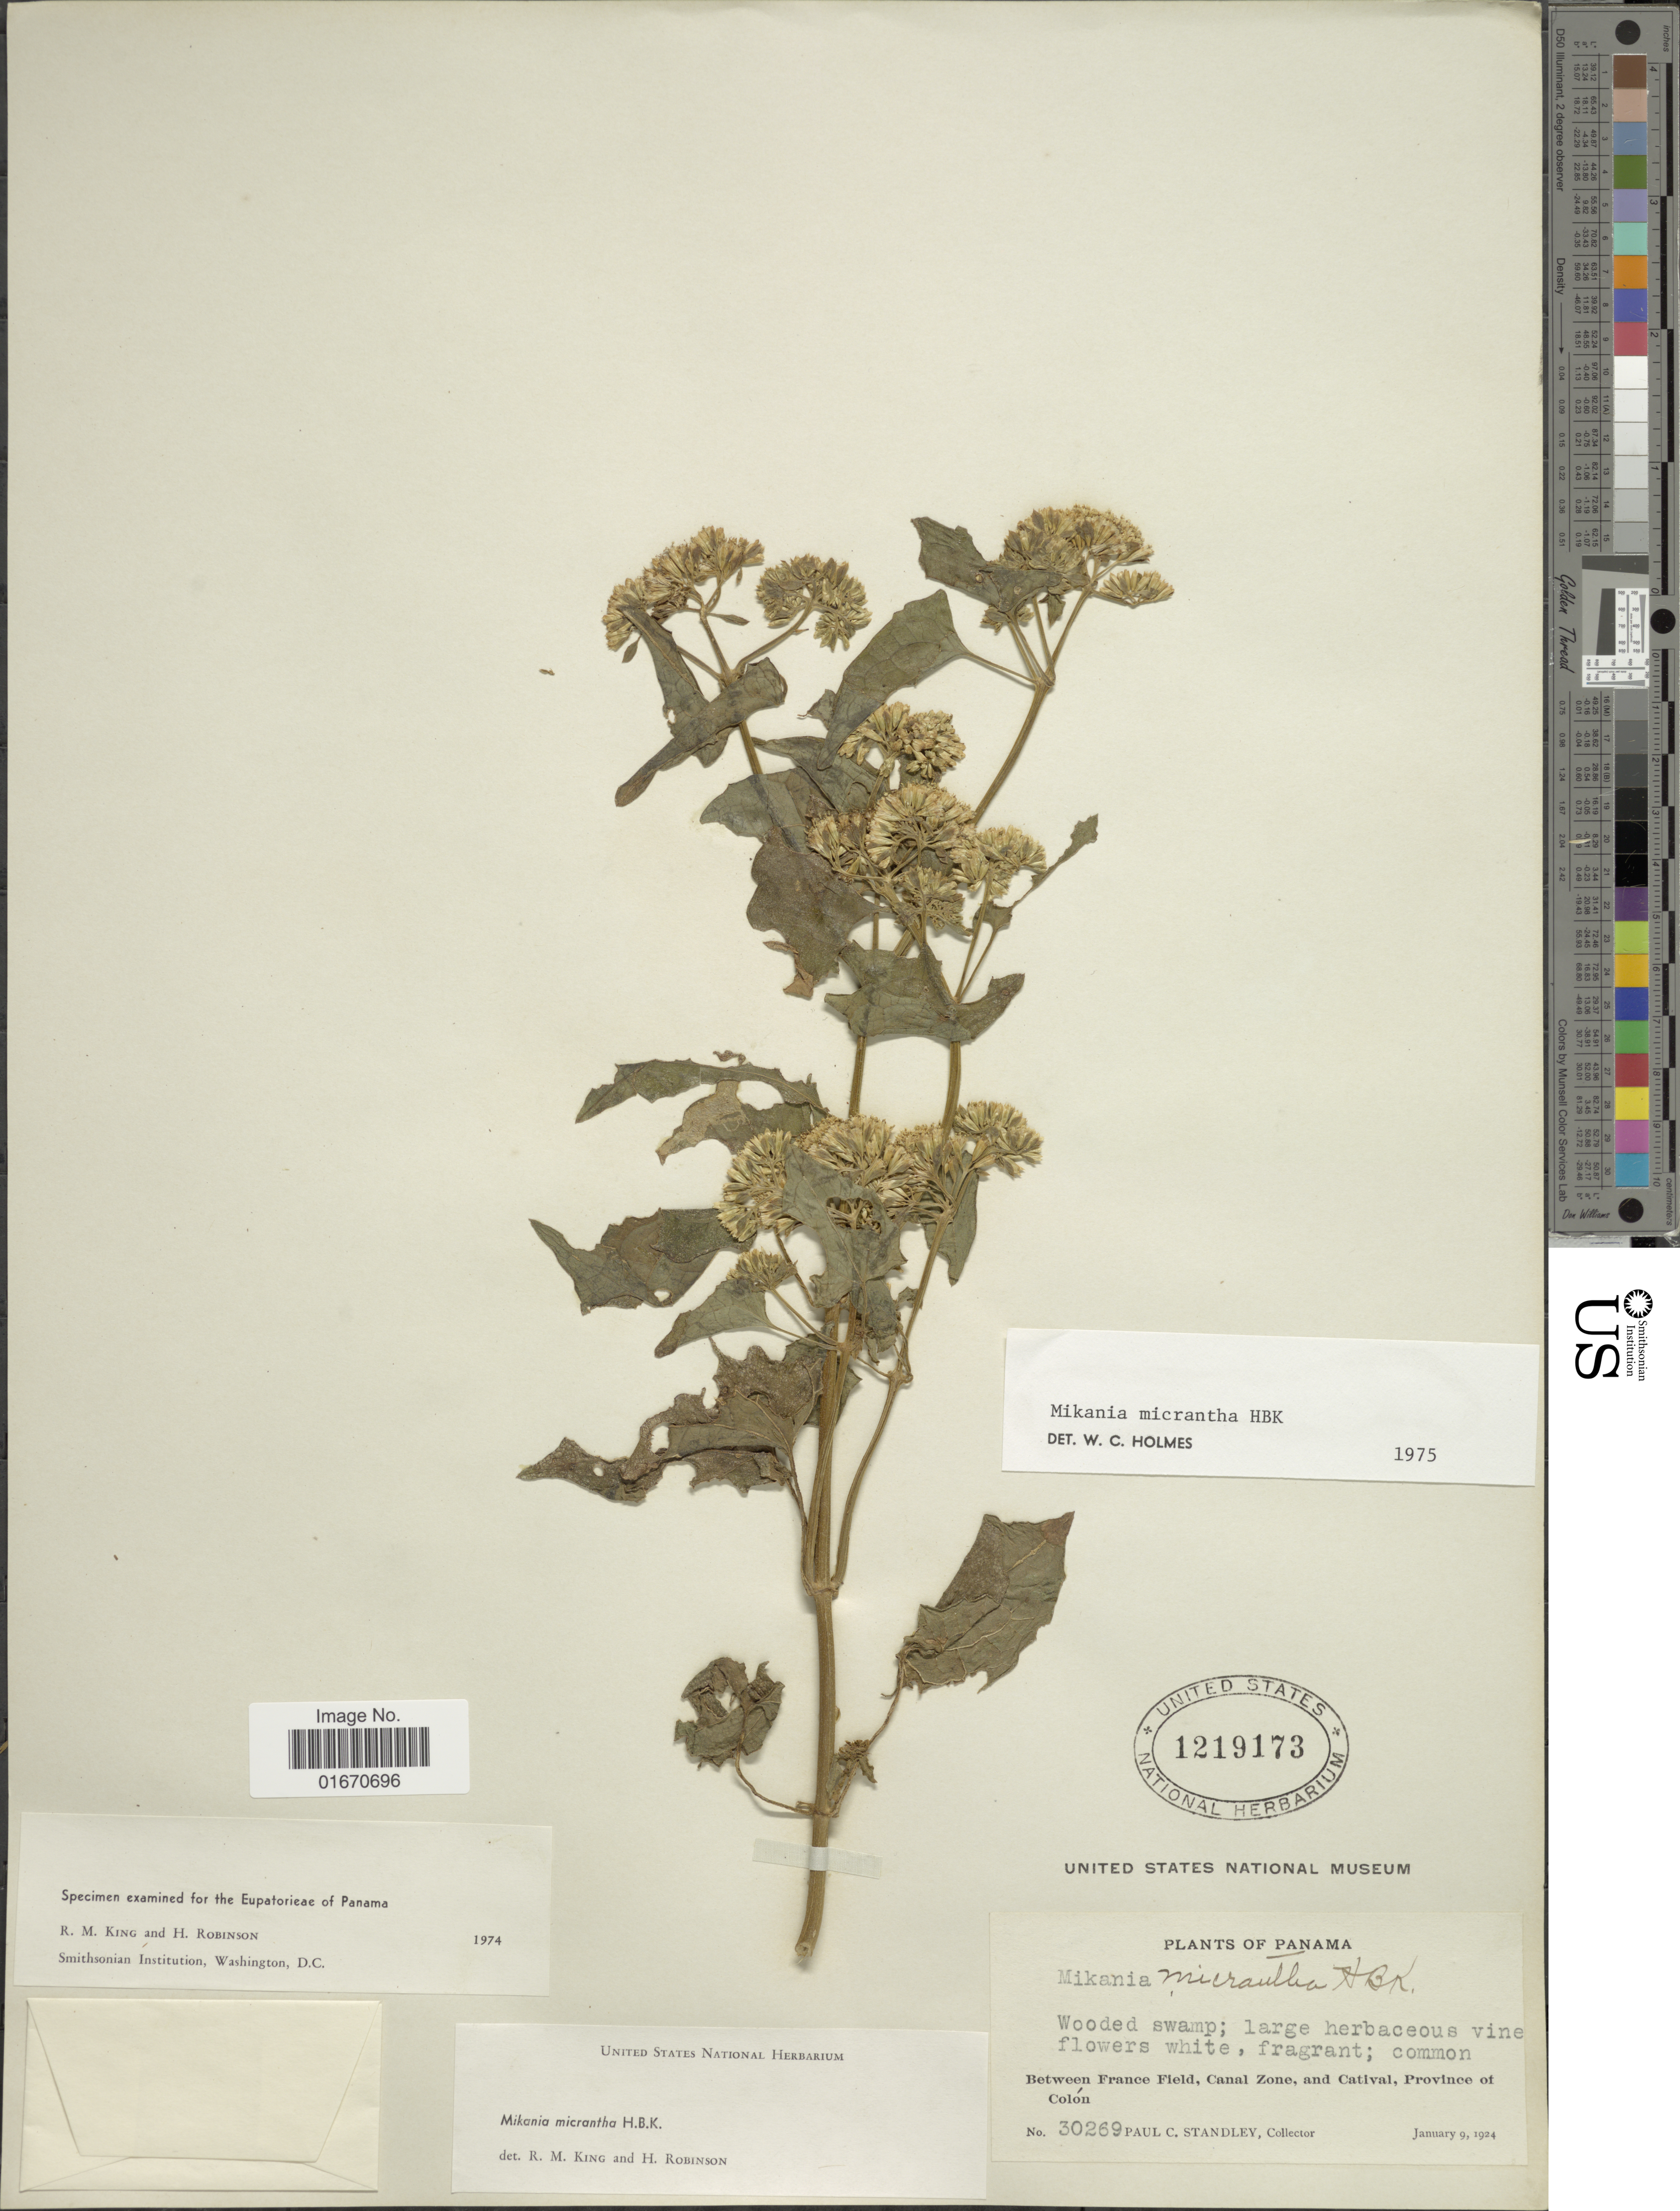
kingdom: Plantae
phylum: Tracheophyta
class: Magnoliopsida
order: Asterales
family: Asteraceae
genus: Mikania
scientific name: Mikania micrantha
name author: Kunth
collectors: P. C. Standley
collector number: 30269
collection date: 1924-01-09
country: Panama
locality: Between France Field, Canal Zone, and Catival, Province of Colon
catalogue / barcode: US 1219173